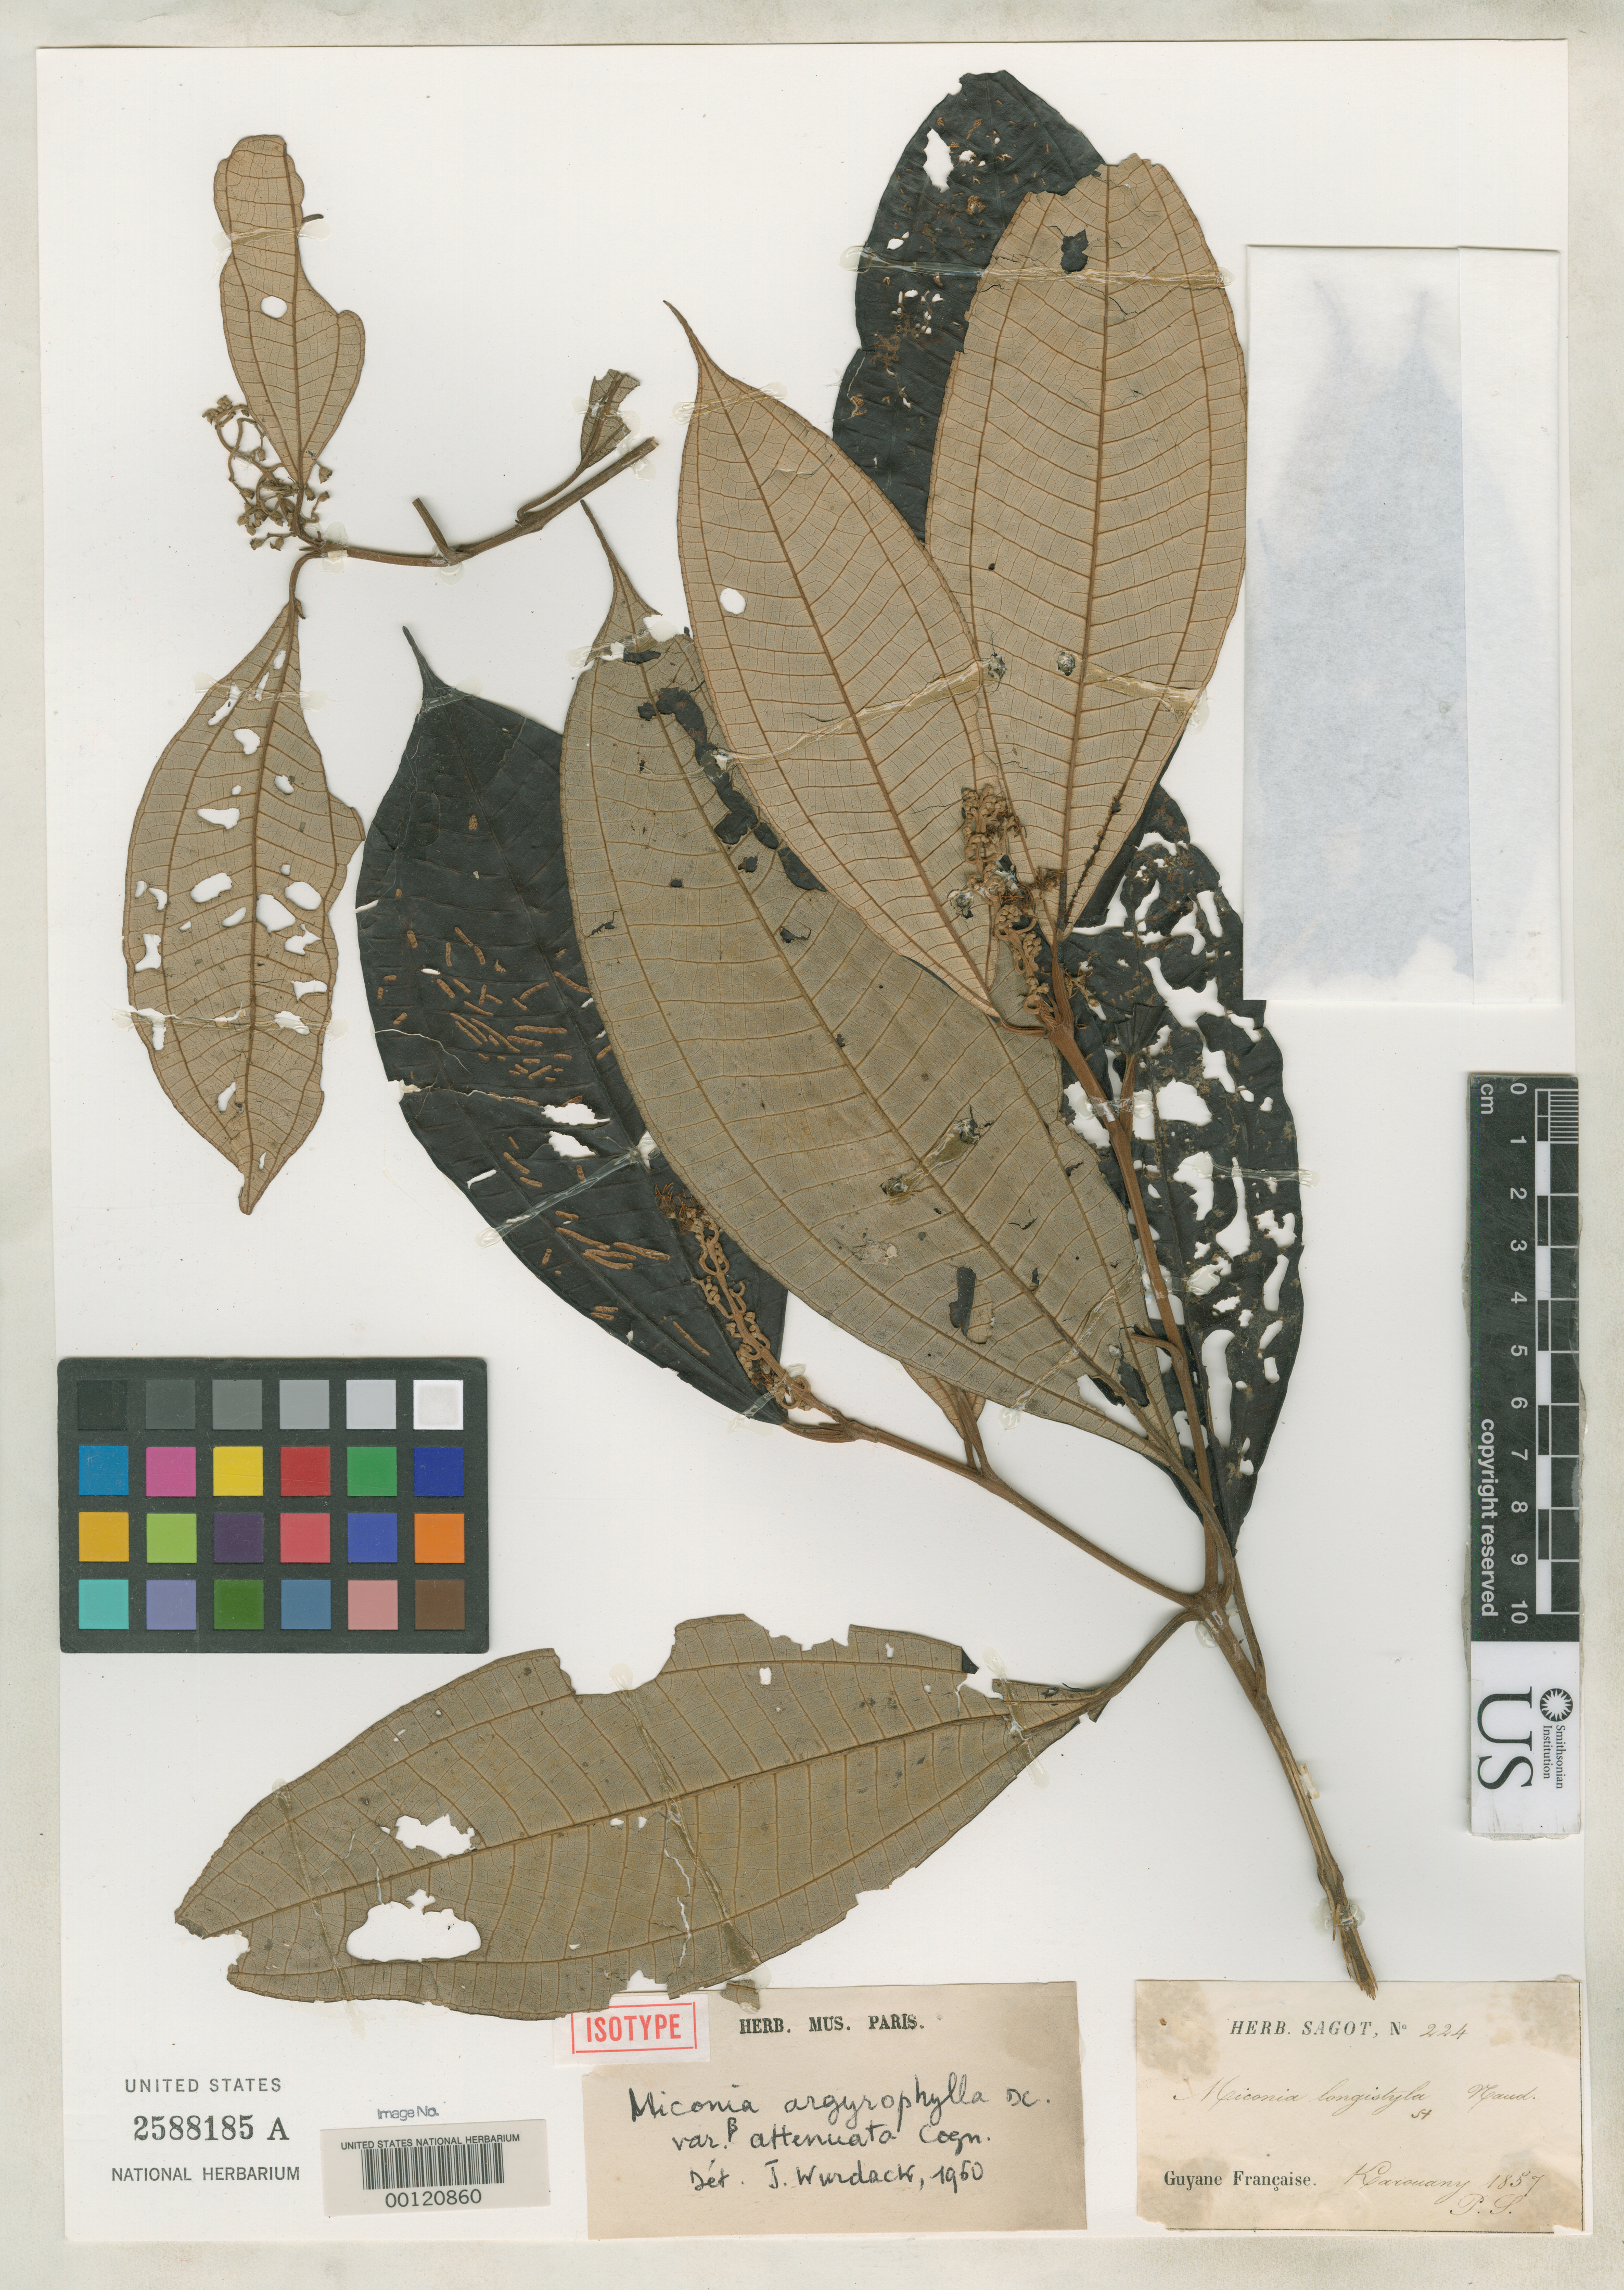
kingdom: Plantae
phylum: Tracheophyta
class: Magnoliopsida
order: Myrtales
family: Melastomataceae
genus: Miconia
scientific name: Miconia argyrophylla var. attenuata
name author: Cogn. in Mart.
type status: Isosyntype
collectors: P. A. Sagot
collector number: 224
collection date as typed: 1857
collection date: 1857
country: French Guiana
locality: Karouany.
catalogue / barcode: US 2588185A